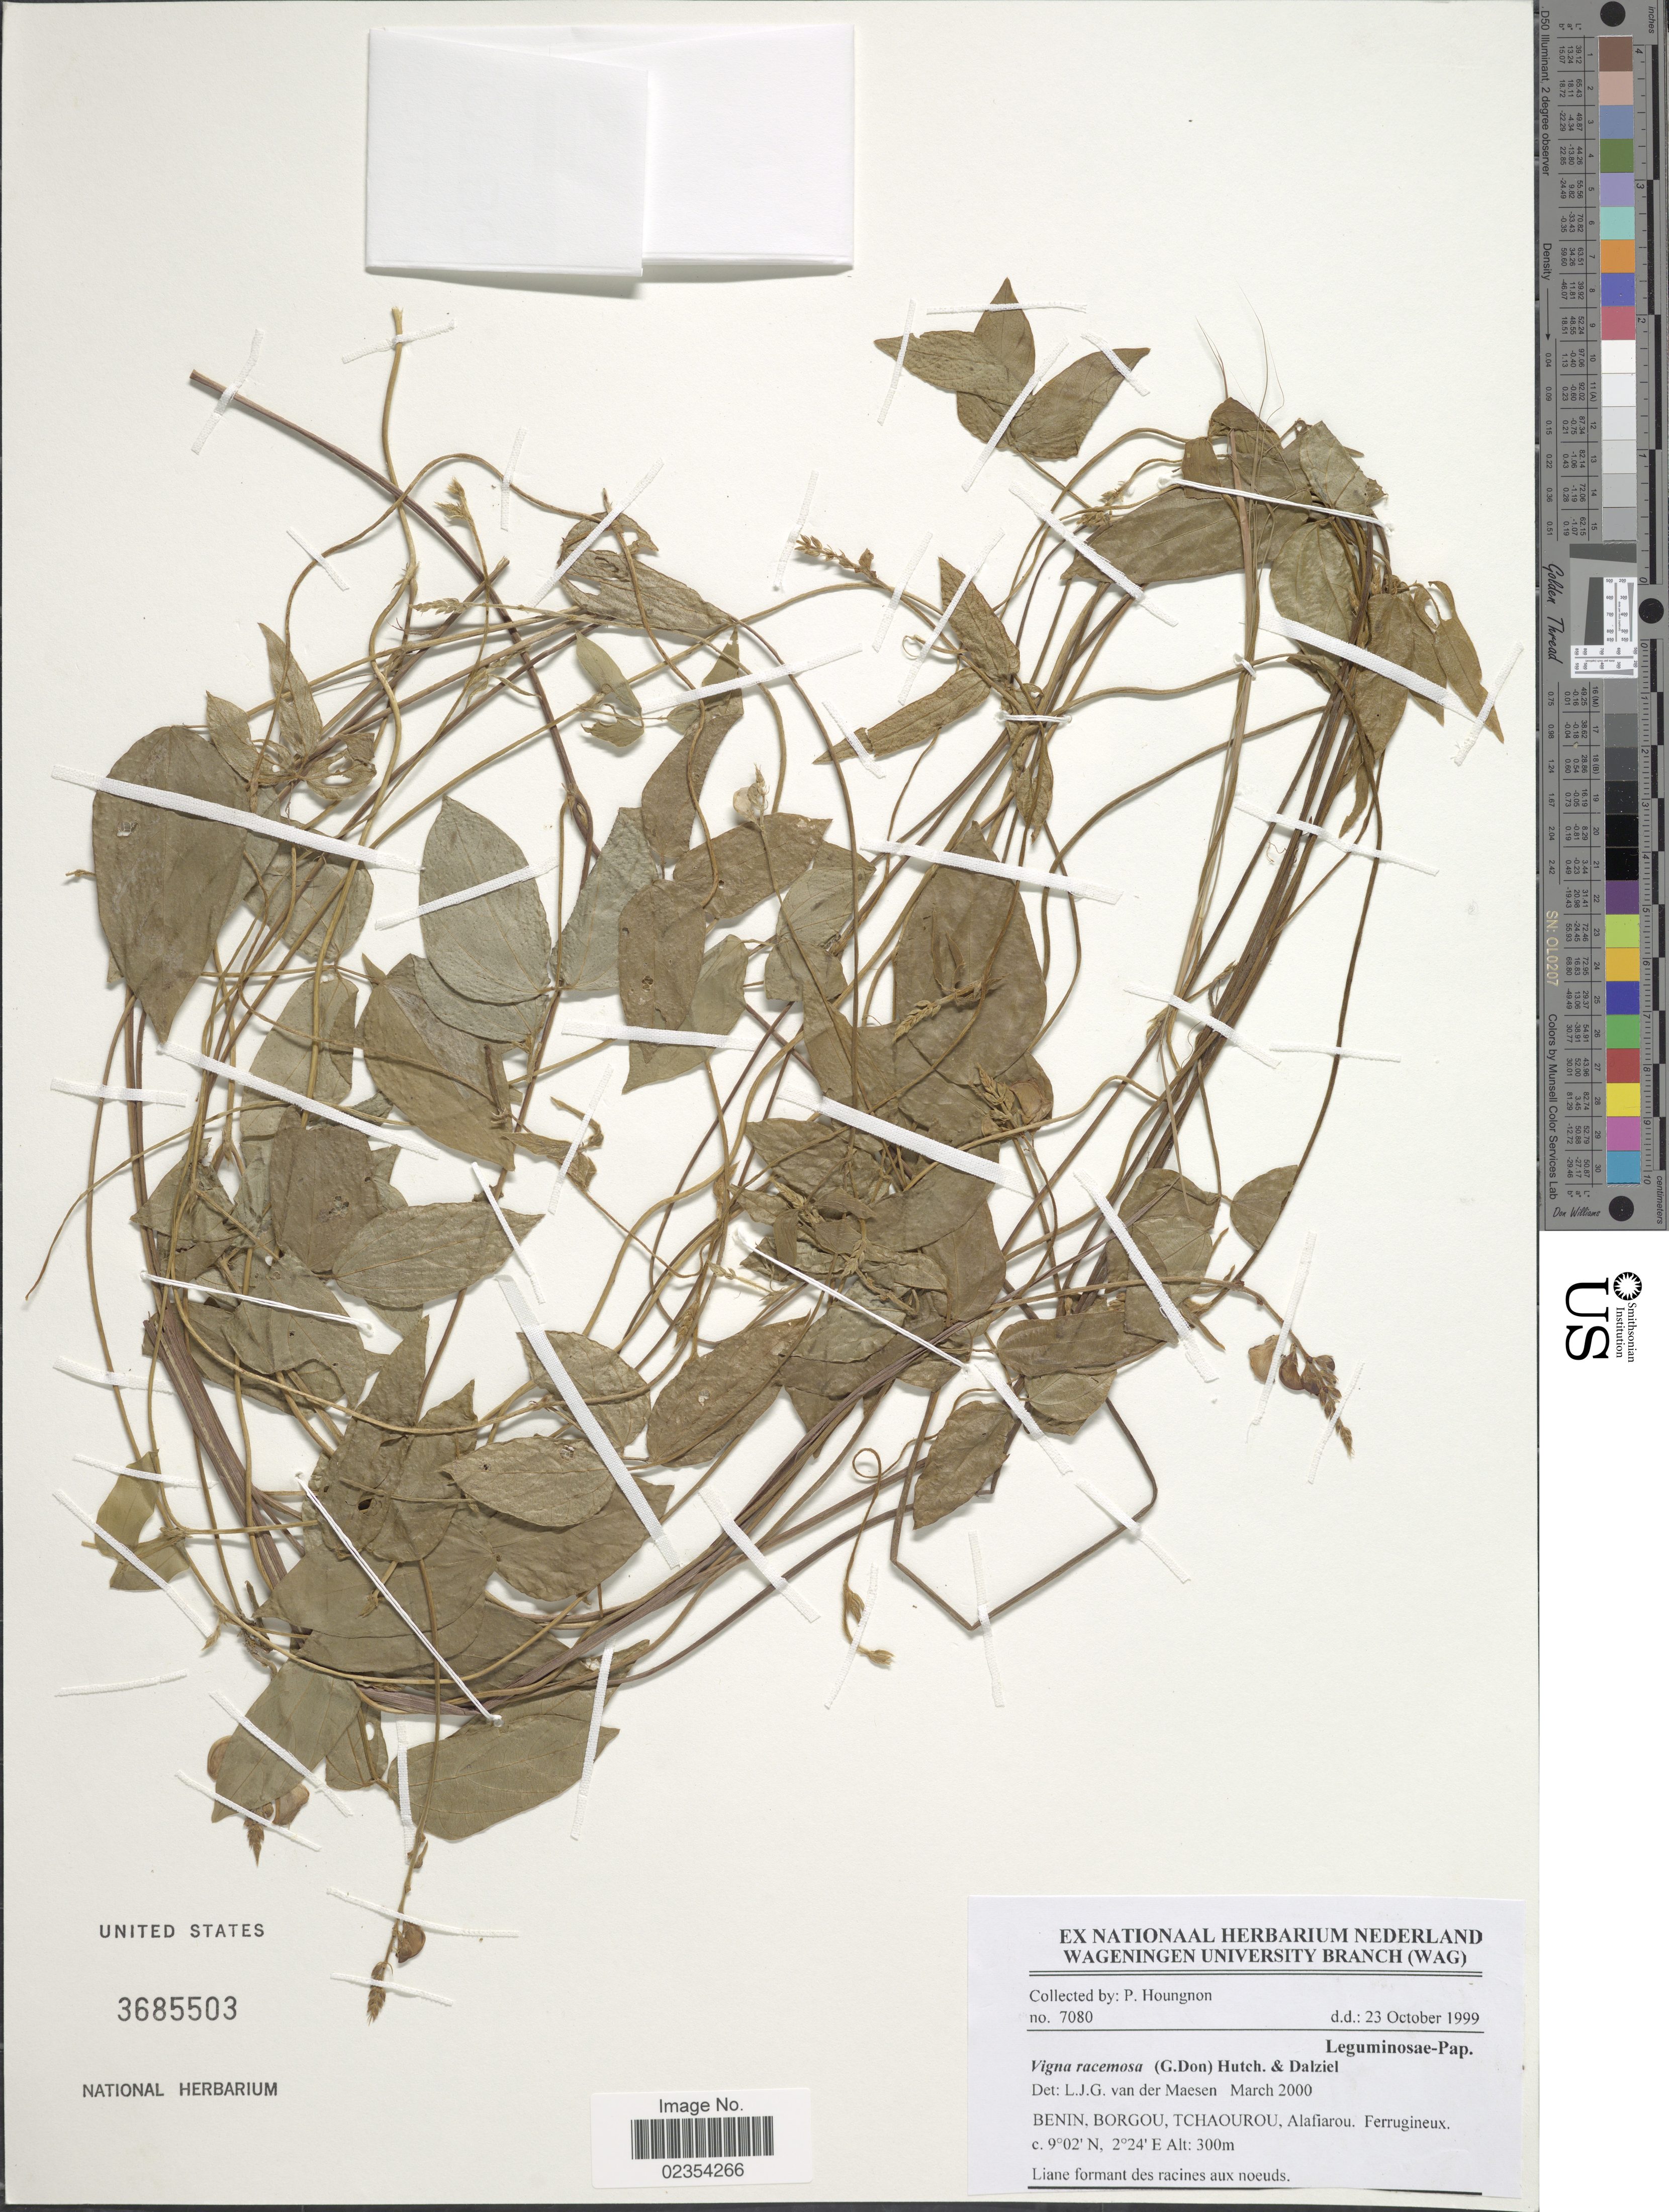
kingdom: Plantae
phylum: Tracheophyta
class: Magnoliopsida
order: Fabales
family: Fabaceae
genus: Vigna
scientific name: Vigna racemosa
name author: (G. Don) Hutch. & Dalziel ex Baker f.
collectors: P. Houngnon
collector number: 7080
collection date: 1999-10-23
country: Benin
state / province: Borgou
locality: Tchaourou, Alafiarou.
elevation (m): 300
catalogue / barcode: US 3685503